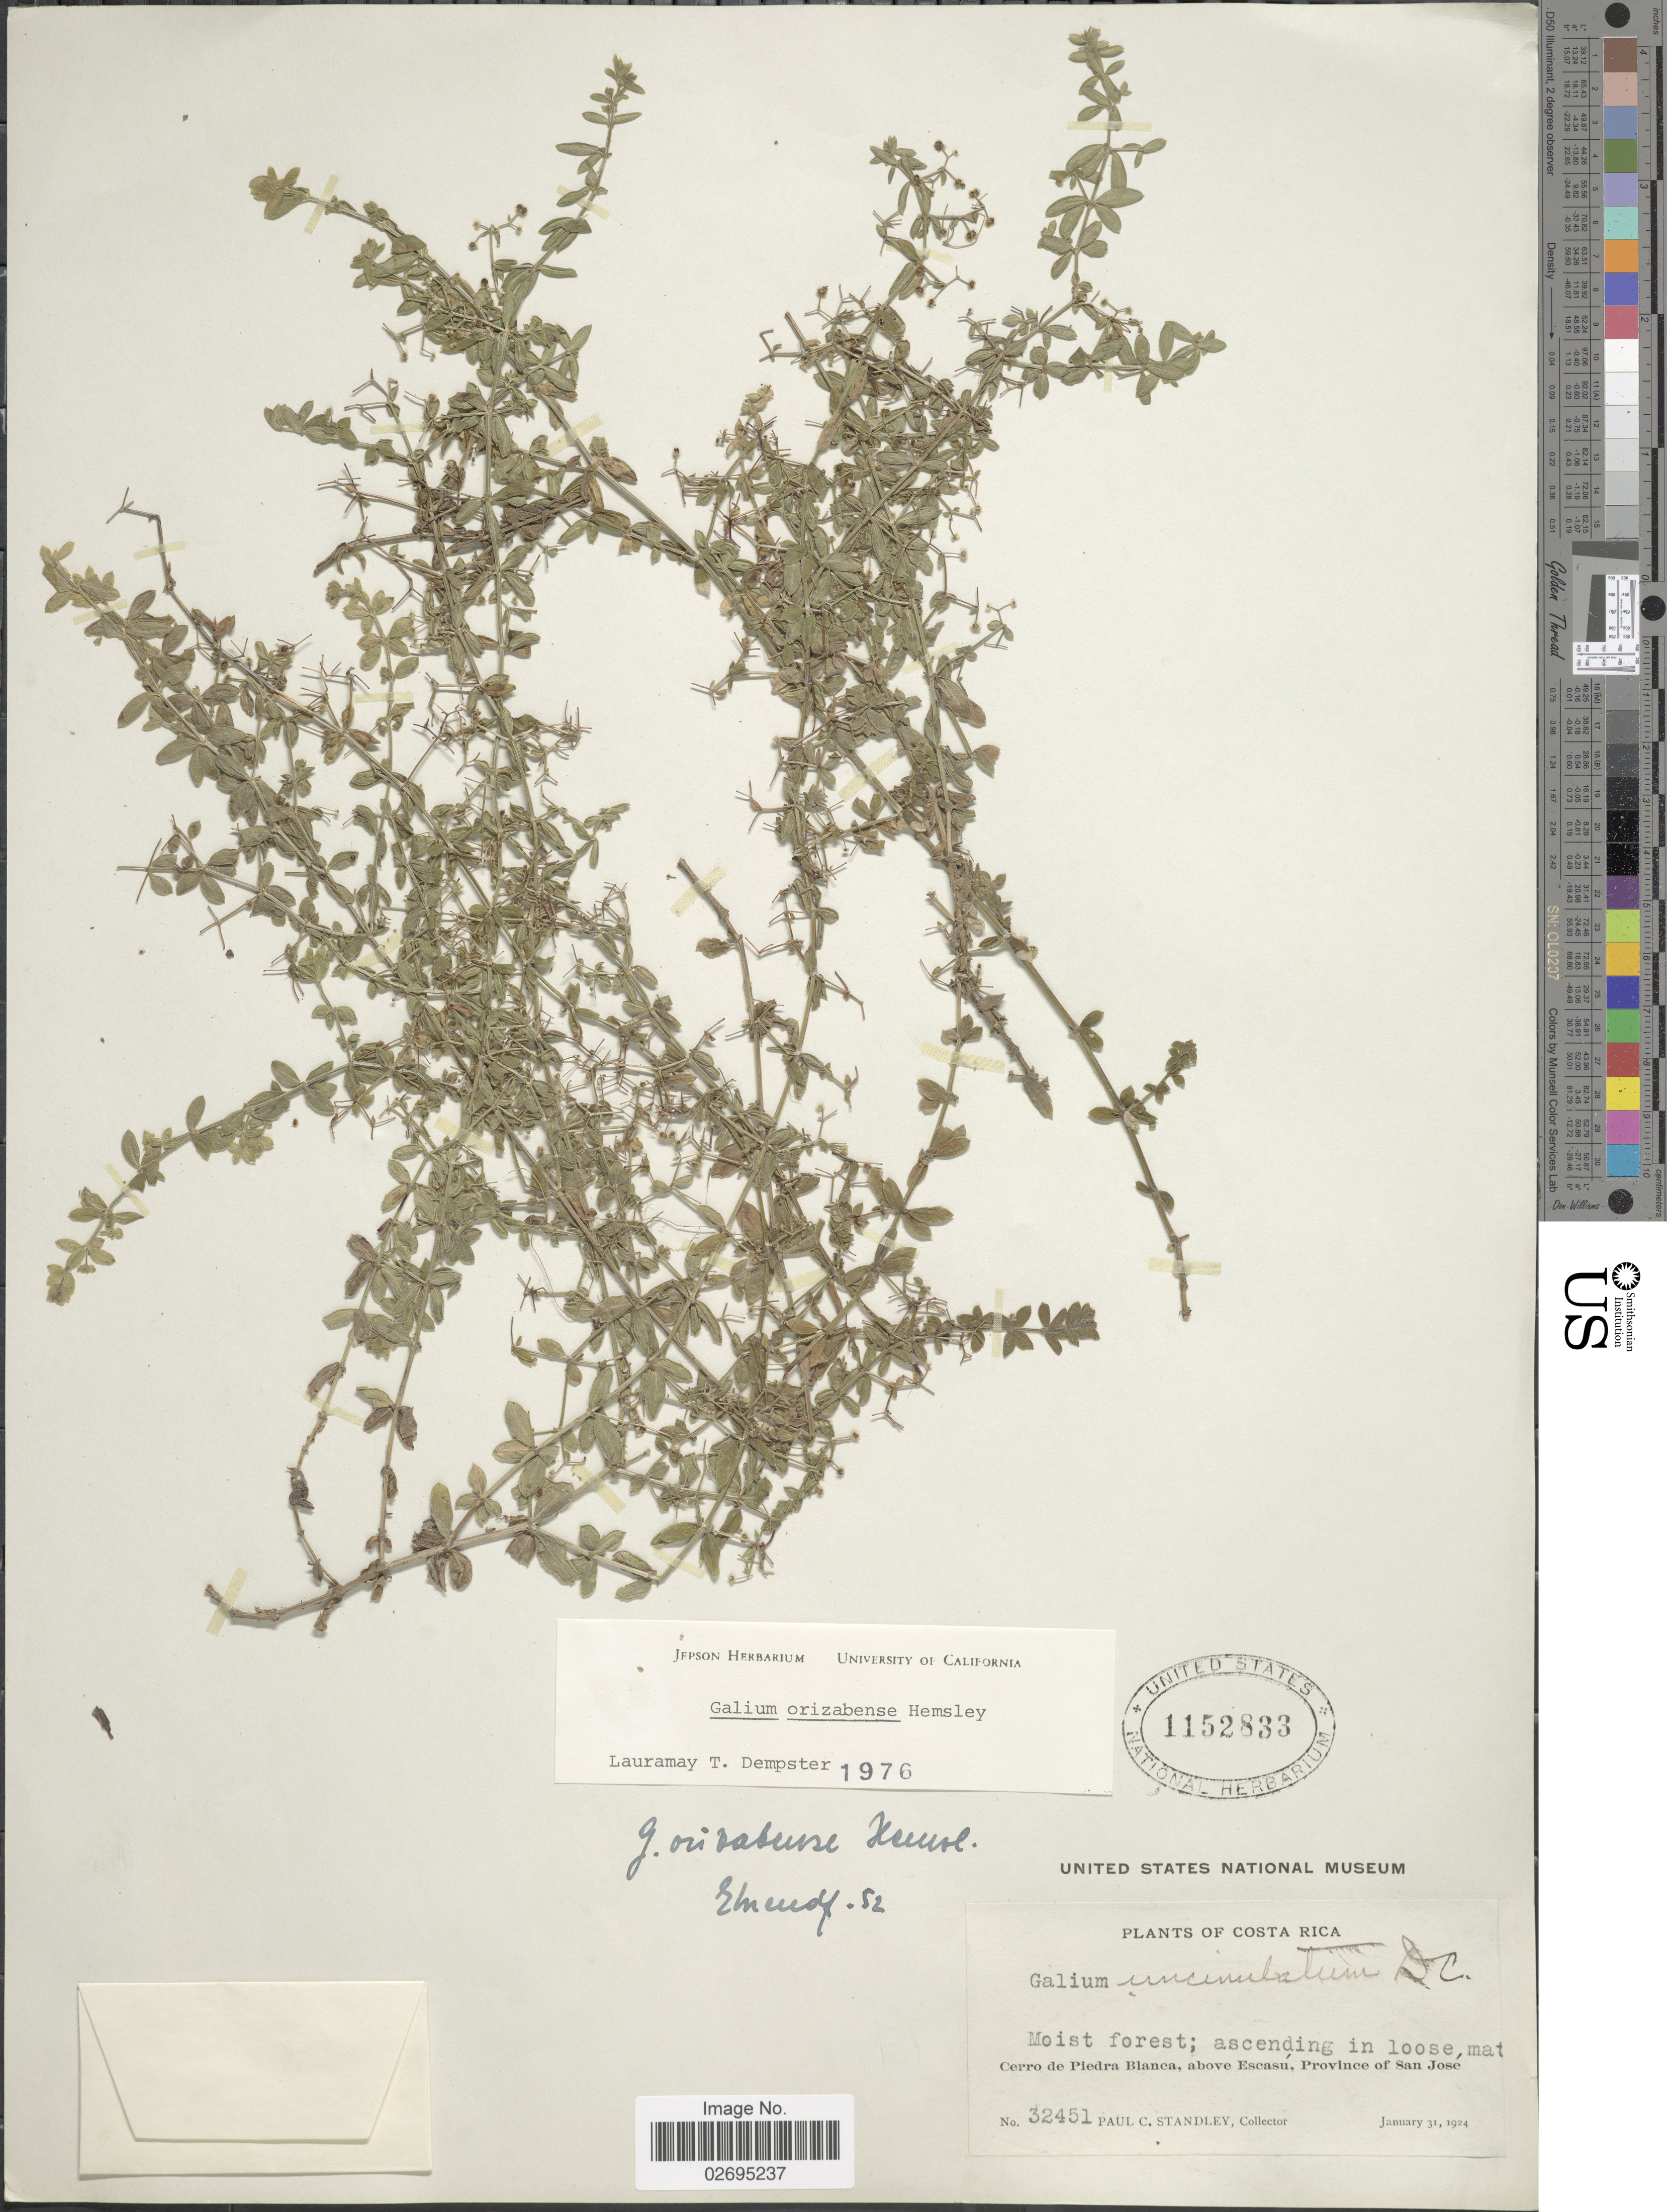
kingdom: Plantae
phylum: Tracheophyta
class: Magnoliopsida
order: Gentianales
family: Rubiaceae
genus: Galium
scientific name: Galium orizabense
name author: Hemsl.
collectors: P. C. Standley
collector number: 32451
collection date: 1924-01-31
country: Costa Rica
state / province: San José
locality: Cerro de Piedra Blanca, above Escasu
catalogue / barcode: US 1152833